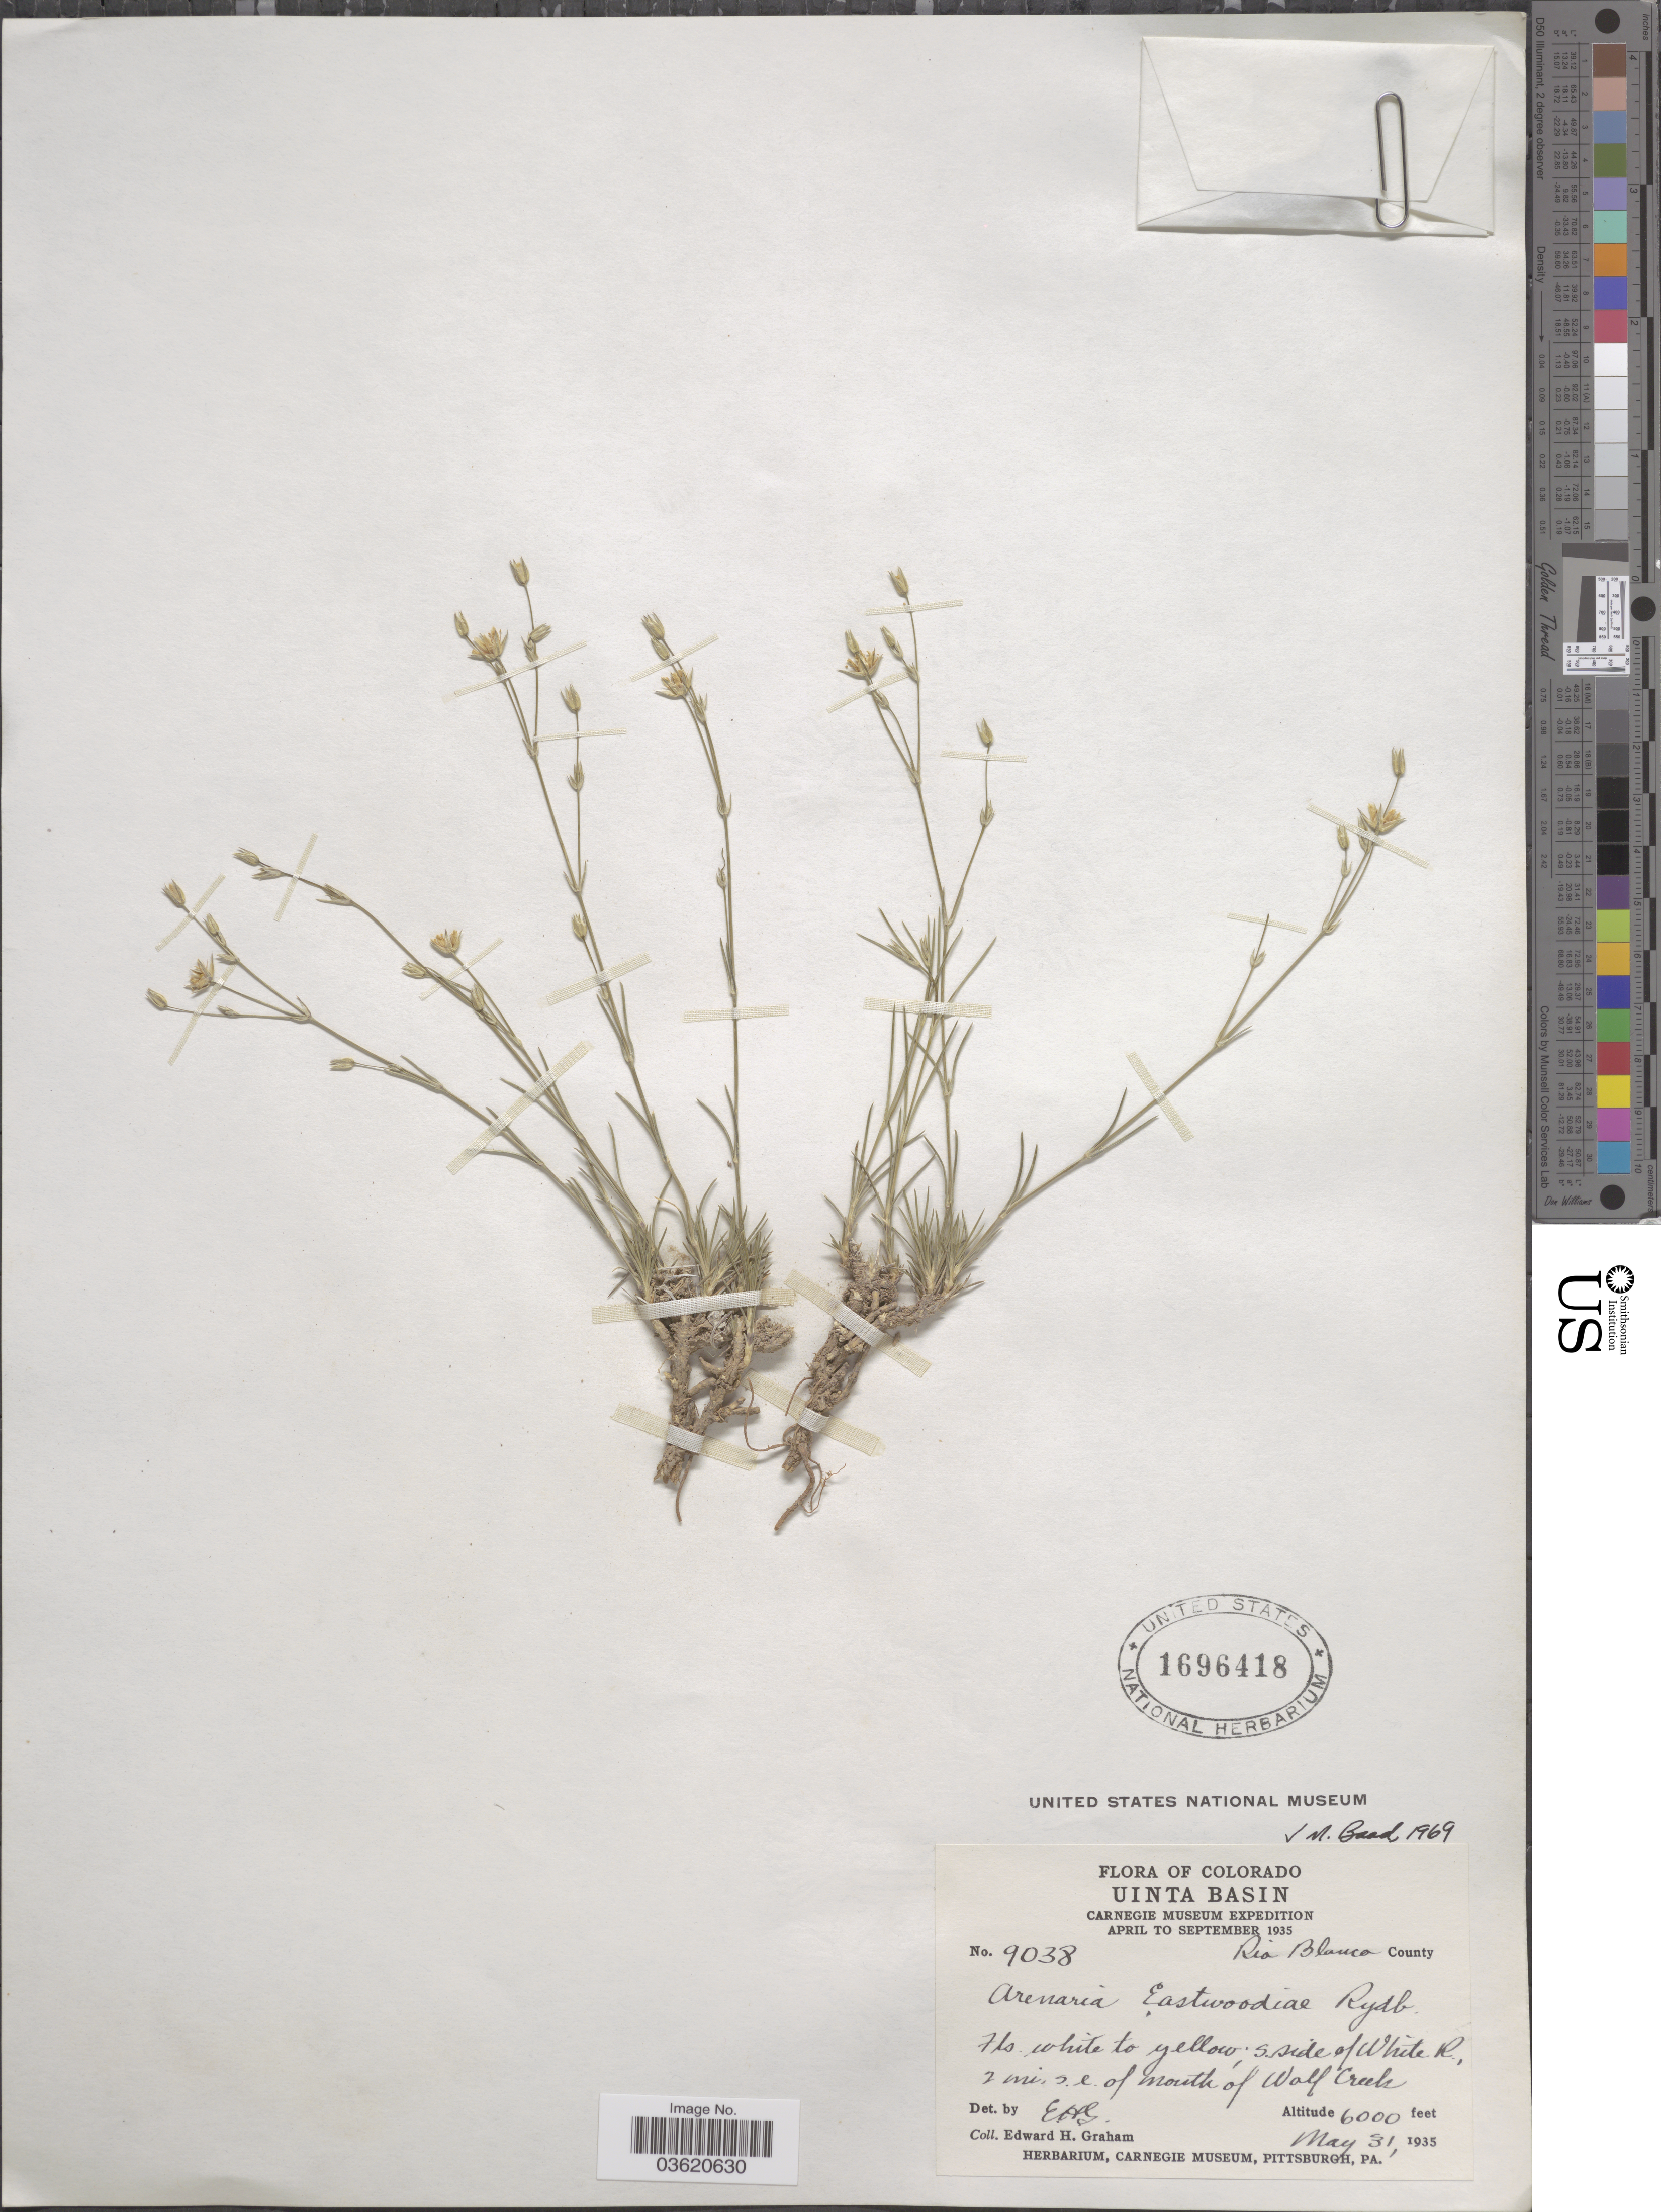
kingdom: Plantae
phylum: Tracheophyta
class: Magnoliopsida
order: Caryophyllales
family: Caryophyllaceae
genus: Eremogone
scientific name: Eremogone eastwoodiae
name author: (Rydb.) Ikonn.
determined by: Strong, Mark T., (BOT), Smithsonian Institution - National Museum of Natural History (UNITED STATES)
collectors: E. H. Graham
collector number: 9038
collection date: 1935-05-31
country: United States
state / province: Colorado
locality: Uinta Basin. Rio Blanco County. S. side of White R., 2 mi. s.e. of mouth of Wolf Creek.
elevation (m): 1829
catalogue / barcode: US 1696418